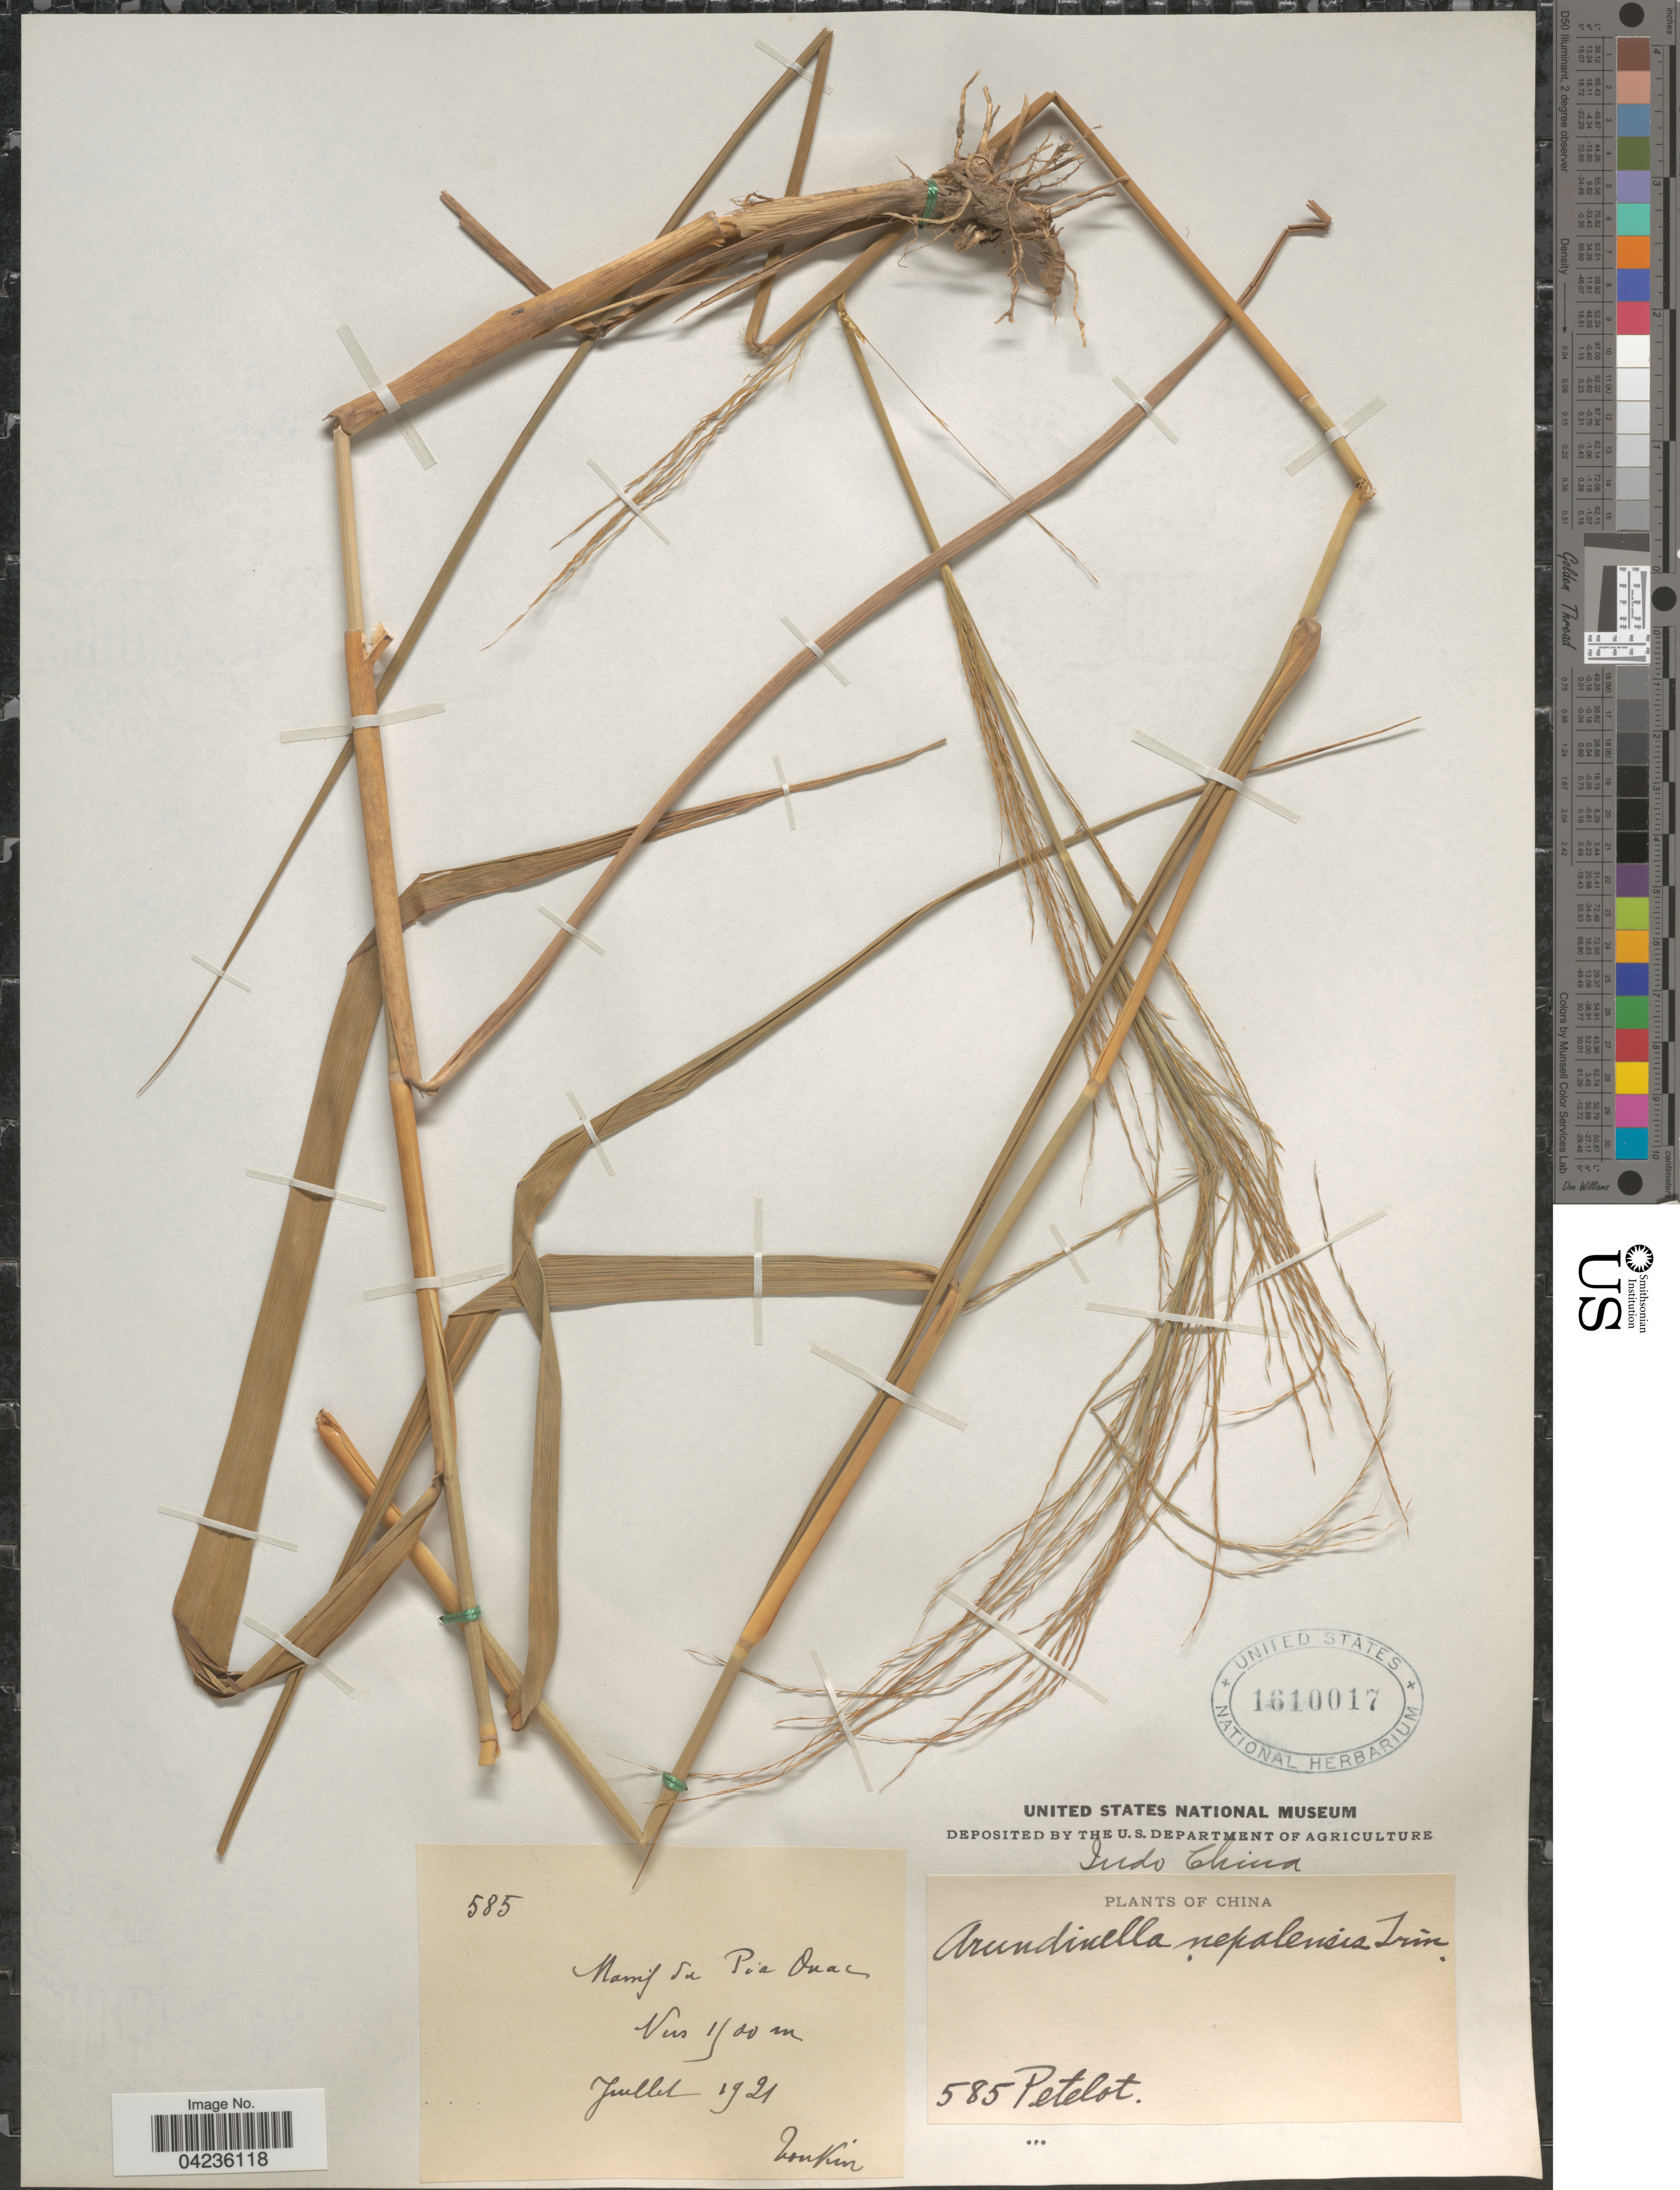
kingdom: Plantae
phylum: Tracheophyta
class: Liliopsida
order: Poales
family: Poaceae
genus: Arundinella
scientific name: Arundinella nepalensis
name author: Trin.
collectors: Pételot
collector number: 858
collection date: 1921-07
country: Vietnam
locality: Massif du Pia Ouac. Tonkin.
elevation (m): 1500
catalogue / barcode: US 1610017